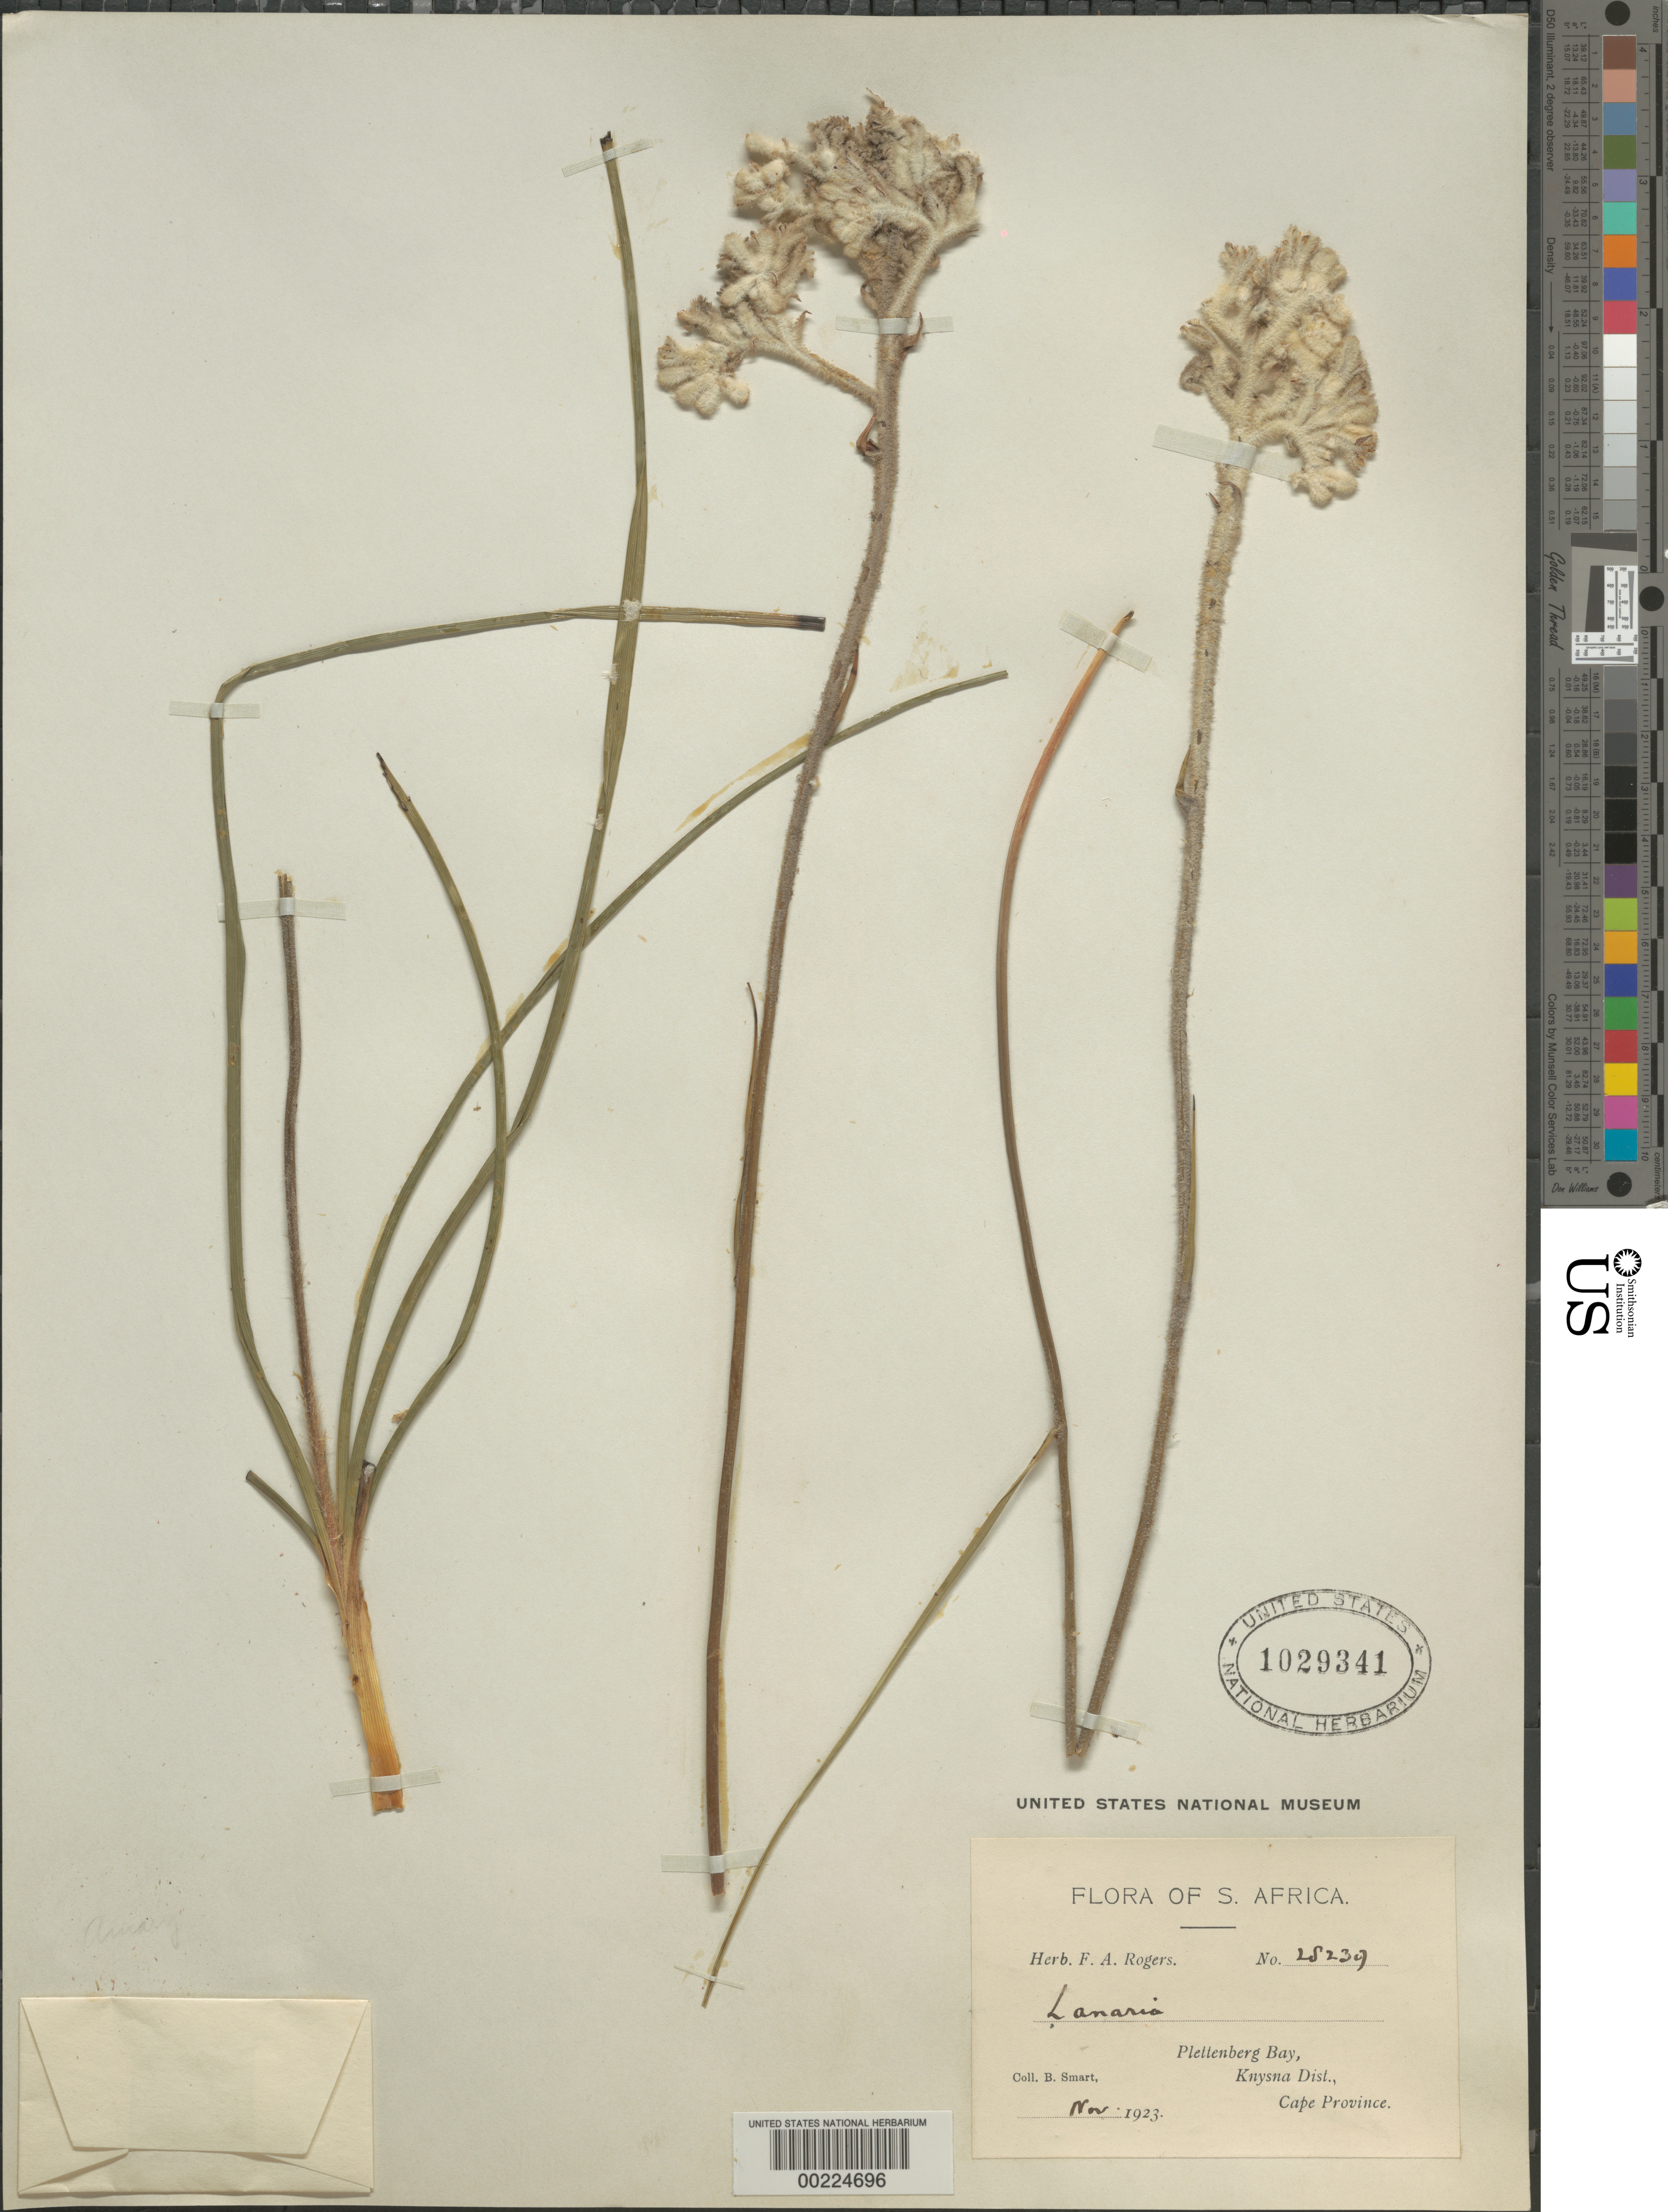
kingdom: Plantae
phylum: Tracheophyta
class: Liliopsida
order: Asparagales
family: Lanariaceae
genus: Lanaria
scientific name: Lanaria sp.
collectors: B. Smart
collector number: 25239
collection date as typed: Nov 1923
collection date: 1923-11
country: South Africa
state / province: Western Cape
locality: Plettenberg bay. Knysna Dist.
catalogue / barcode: US 1029341